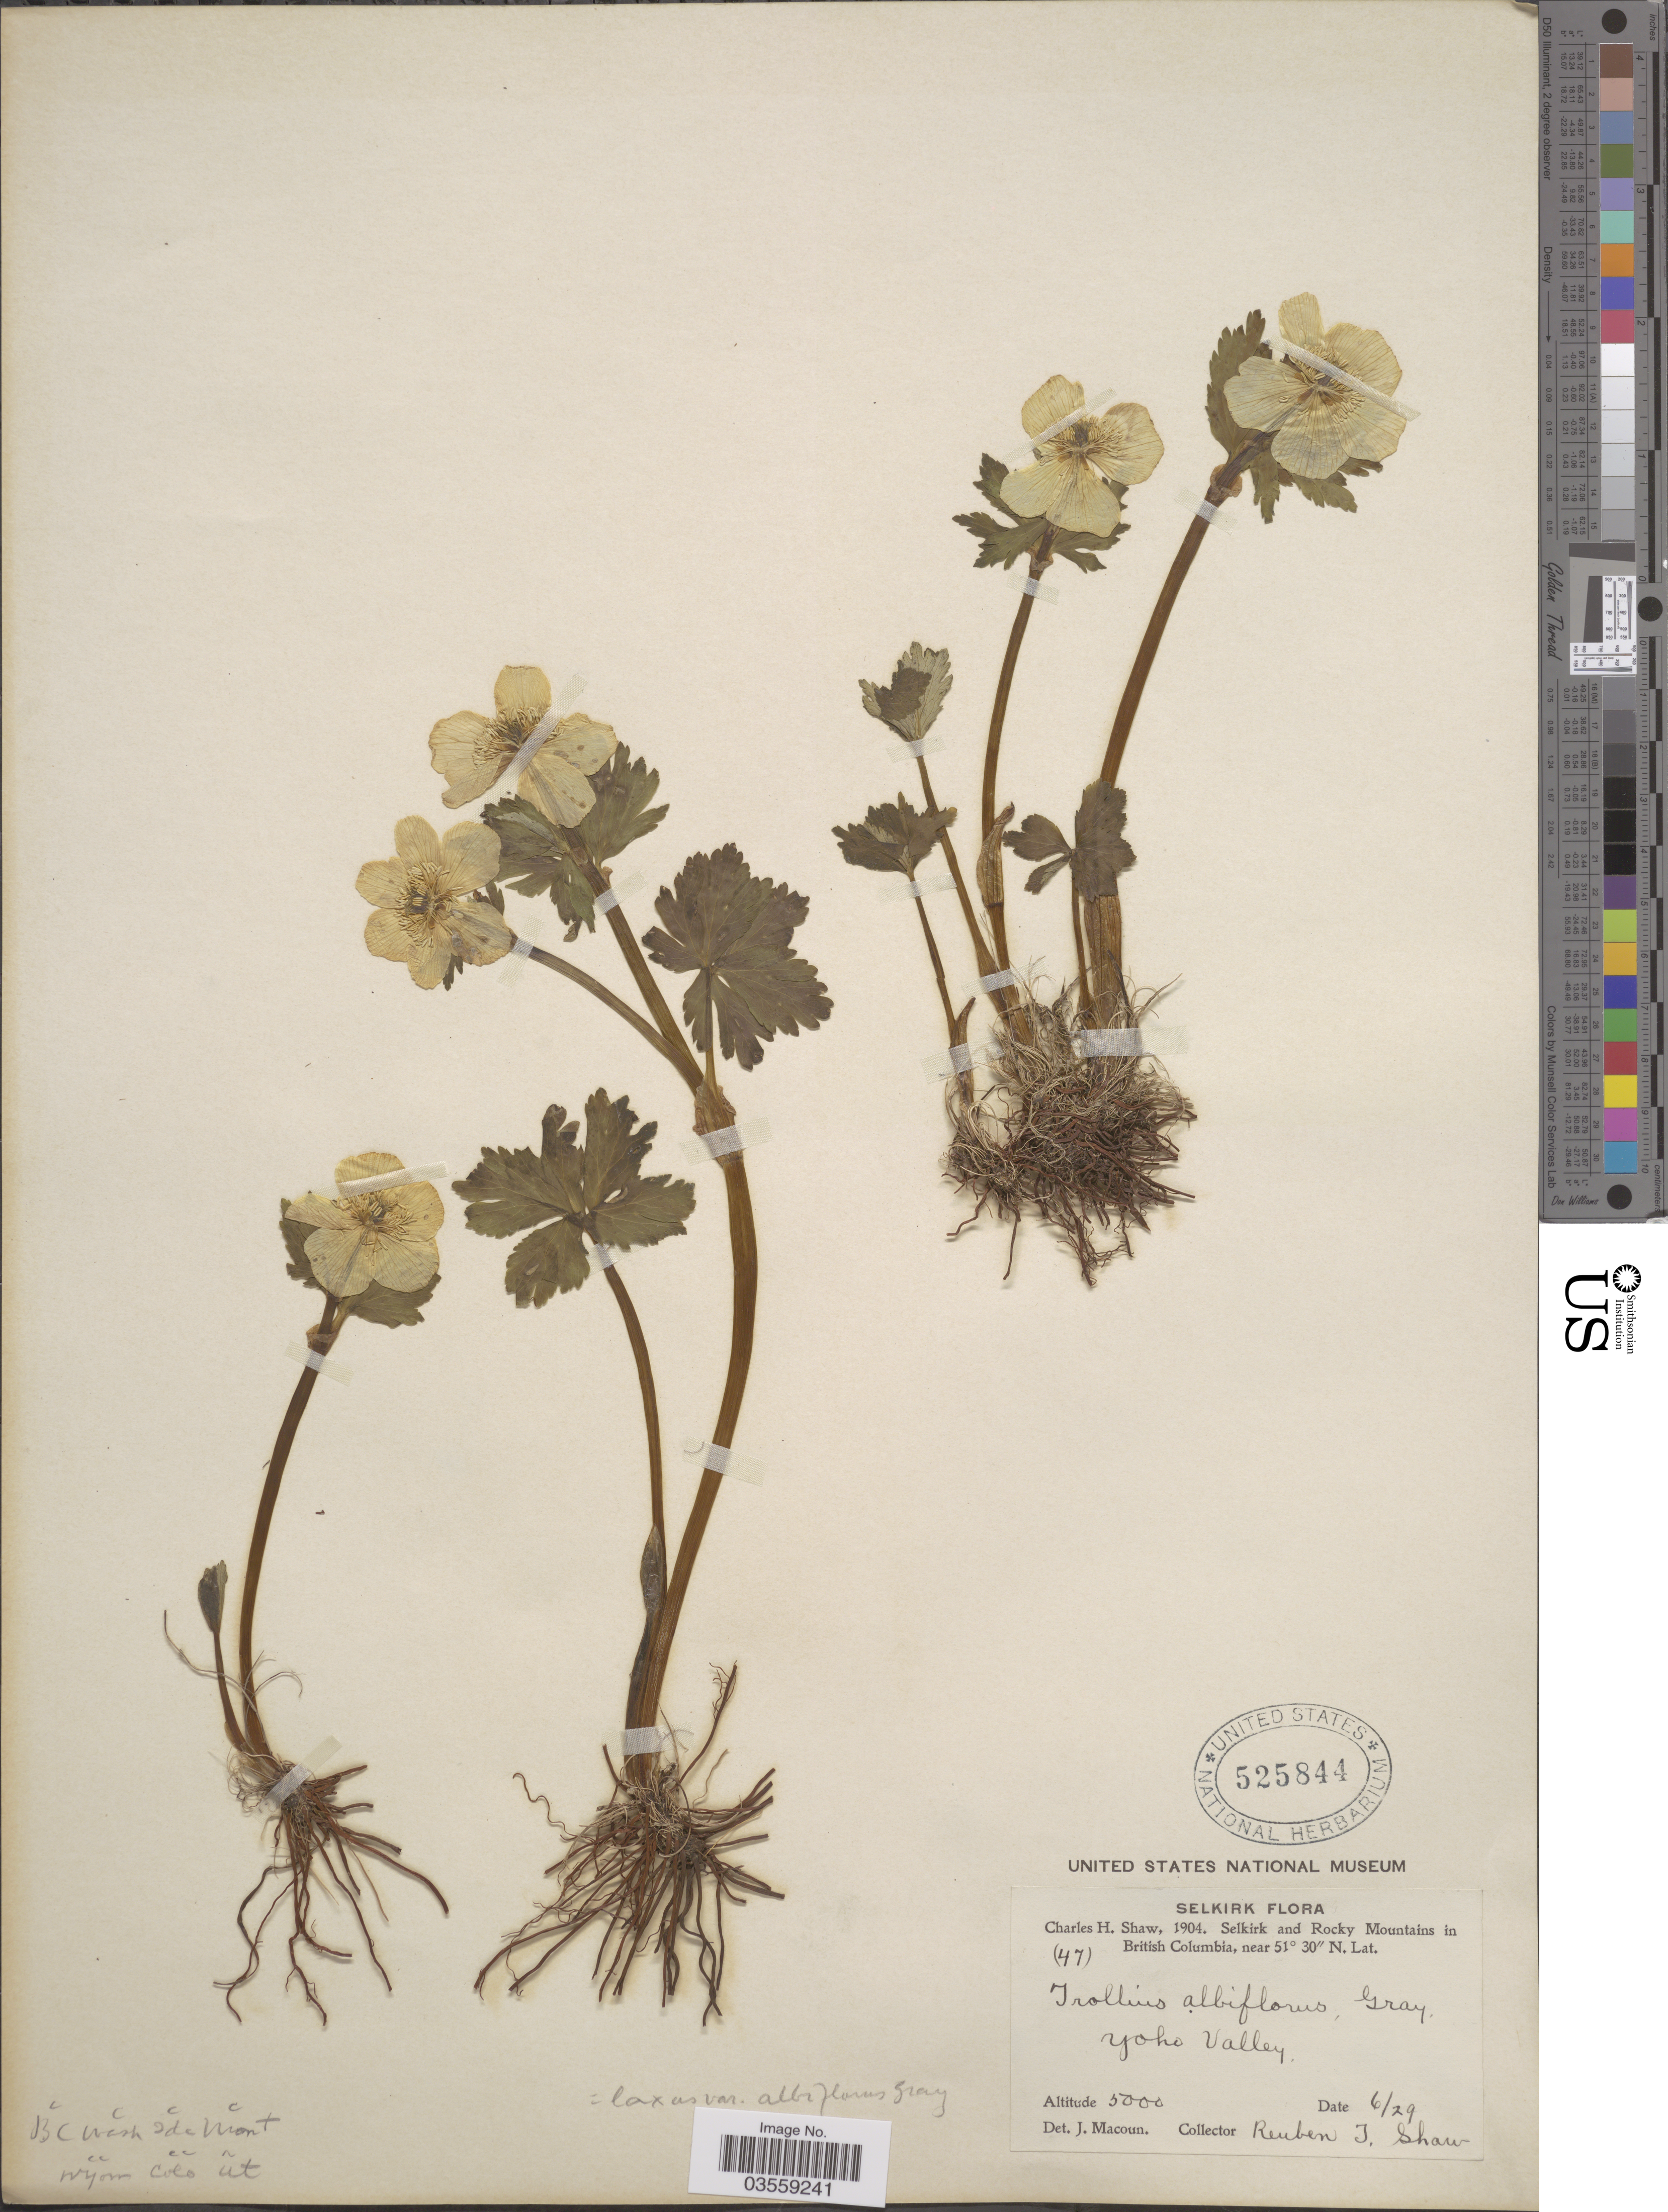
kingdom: Plantae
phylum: Tracheophyta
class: Magnoliopsida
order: Ranunculales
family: Ranunculaceae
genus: Trollius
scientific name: Trollius laxus var. albiflorus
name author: A. Gray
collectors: R. T. Shaw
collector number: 47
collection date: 1904-06-29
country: Canada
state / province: British Columbia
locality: Selkirk. Selkirk and Rocky Mountains.Yoho Valley.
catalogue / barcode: US 525844